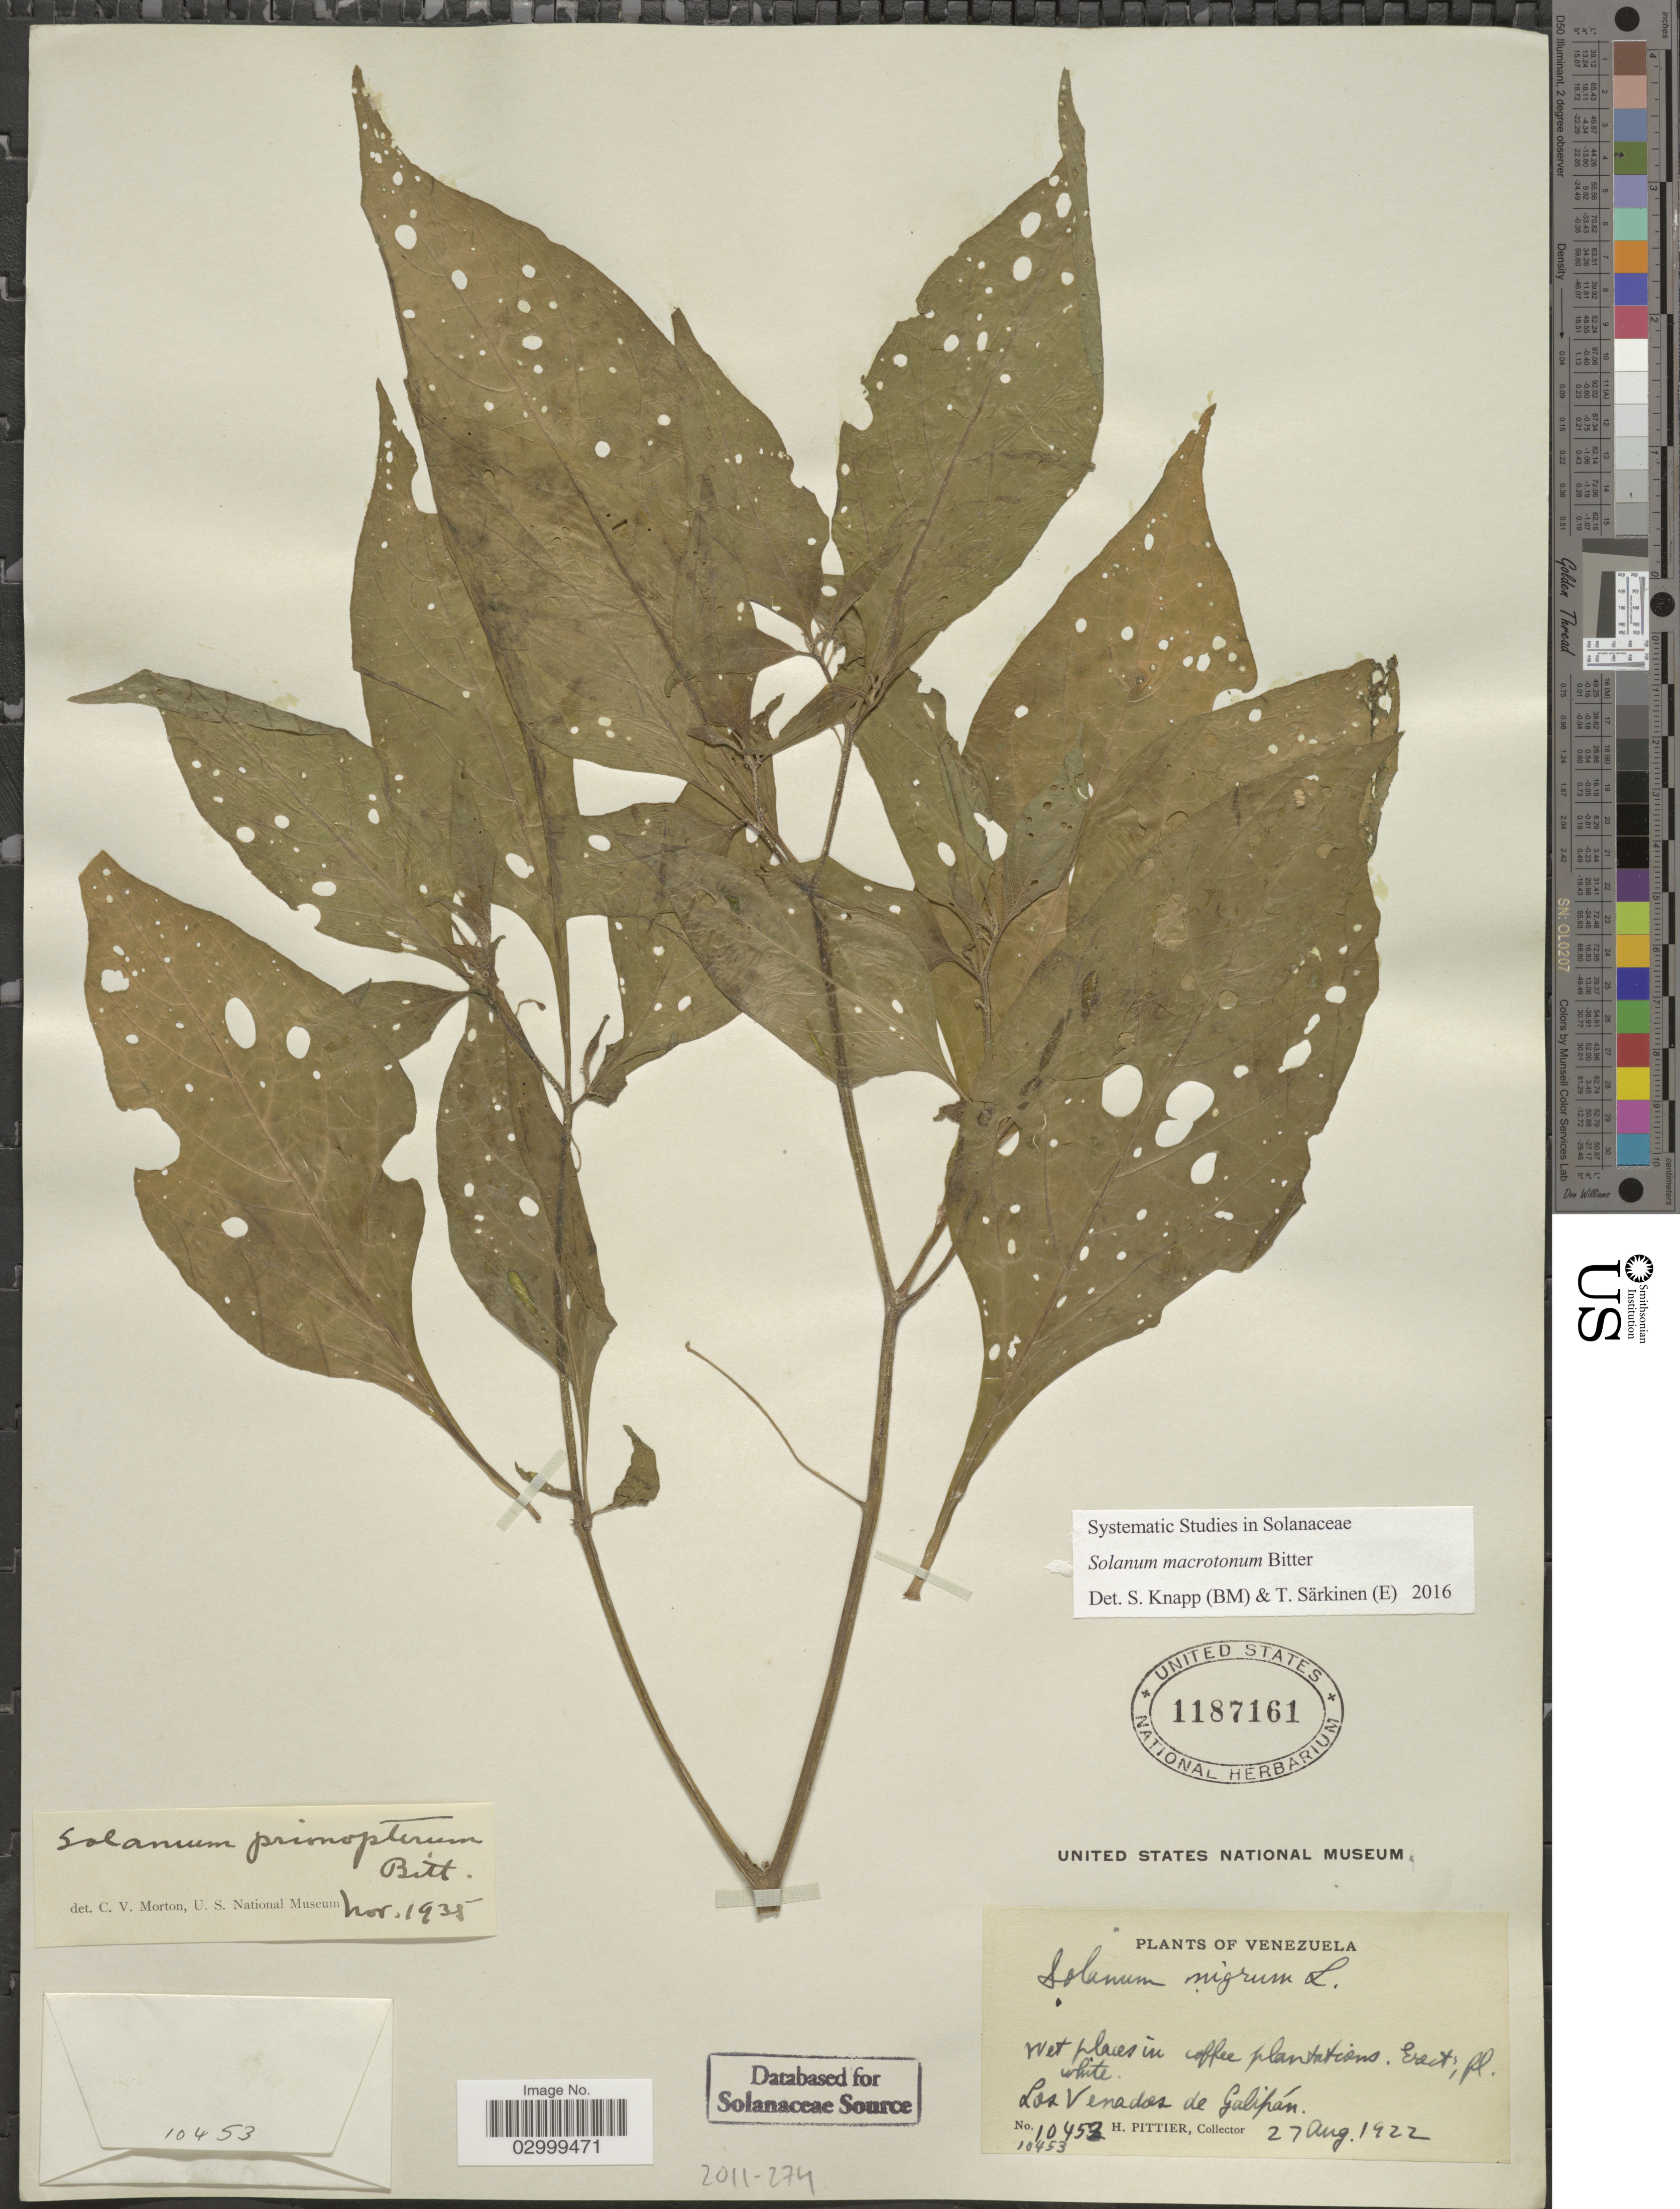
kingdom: Plantae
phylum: Tracheophyta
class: Magnoliopsida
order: Solanales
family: Solanaceae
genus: Solanum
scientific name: Solanum macrotonum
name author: Bitter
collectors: H. F. Pittier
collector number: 10453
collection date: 1922-08-27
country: Venezuela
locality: Los Venados de Galipán.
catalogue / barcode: US 1187161